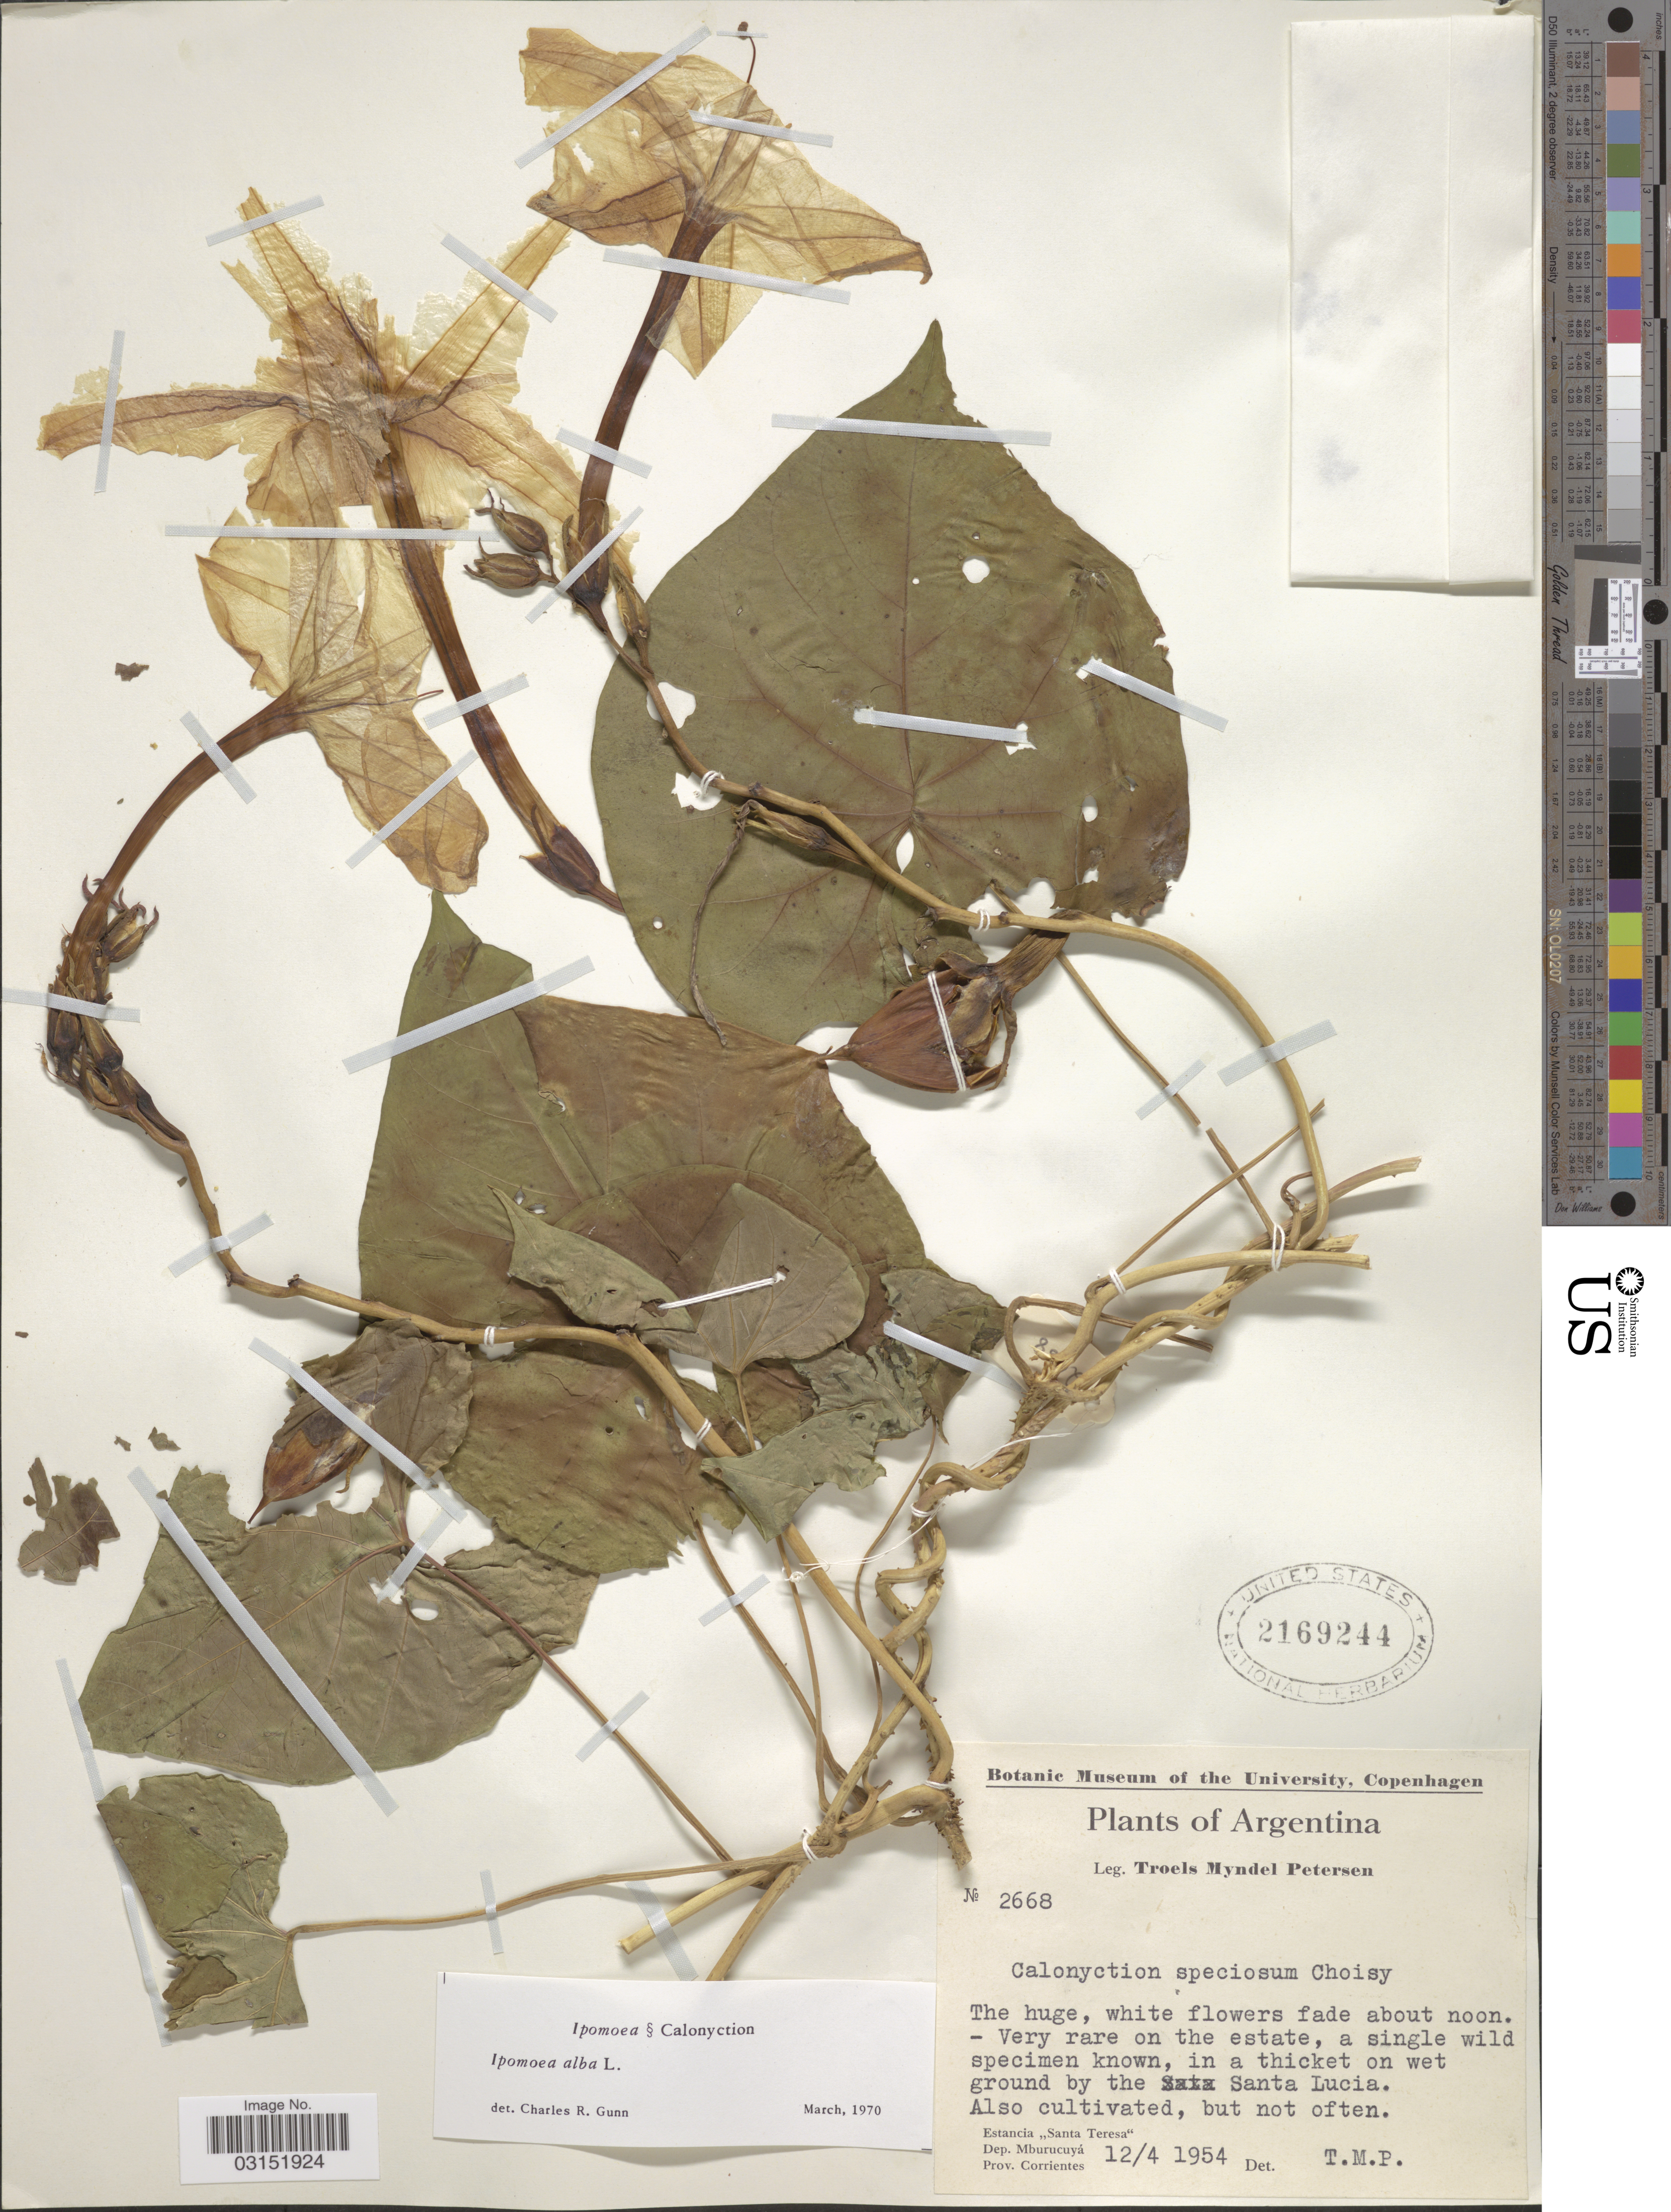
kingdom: Plantae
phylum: Tracheophyta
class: Magnoliopsida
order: Solanales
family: Convolvulaceae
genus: Ipomoea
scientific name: Ipomoea alba L.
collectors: T. M. Petersen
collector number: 2668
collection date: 1954-04-12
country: Argentina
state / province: Corrientes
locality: Estancia "Santa Teresa", Dep. Mburucuyá, Prov. Corrientes.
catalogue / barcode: US 2169244